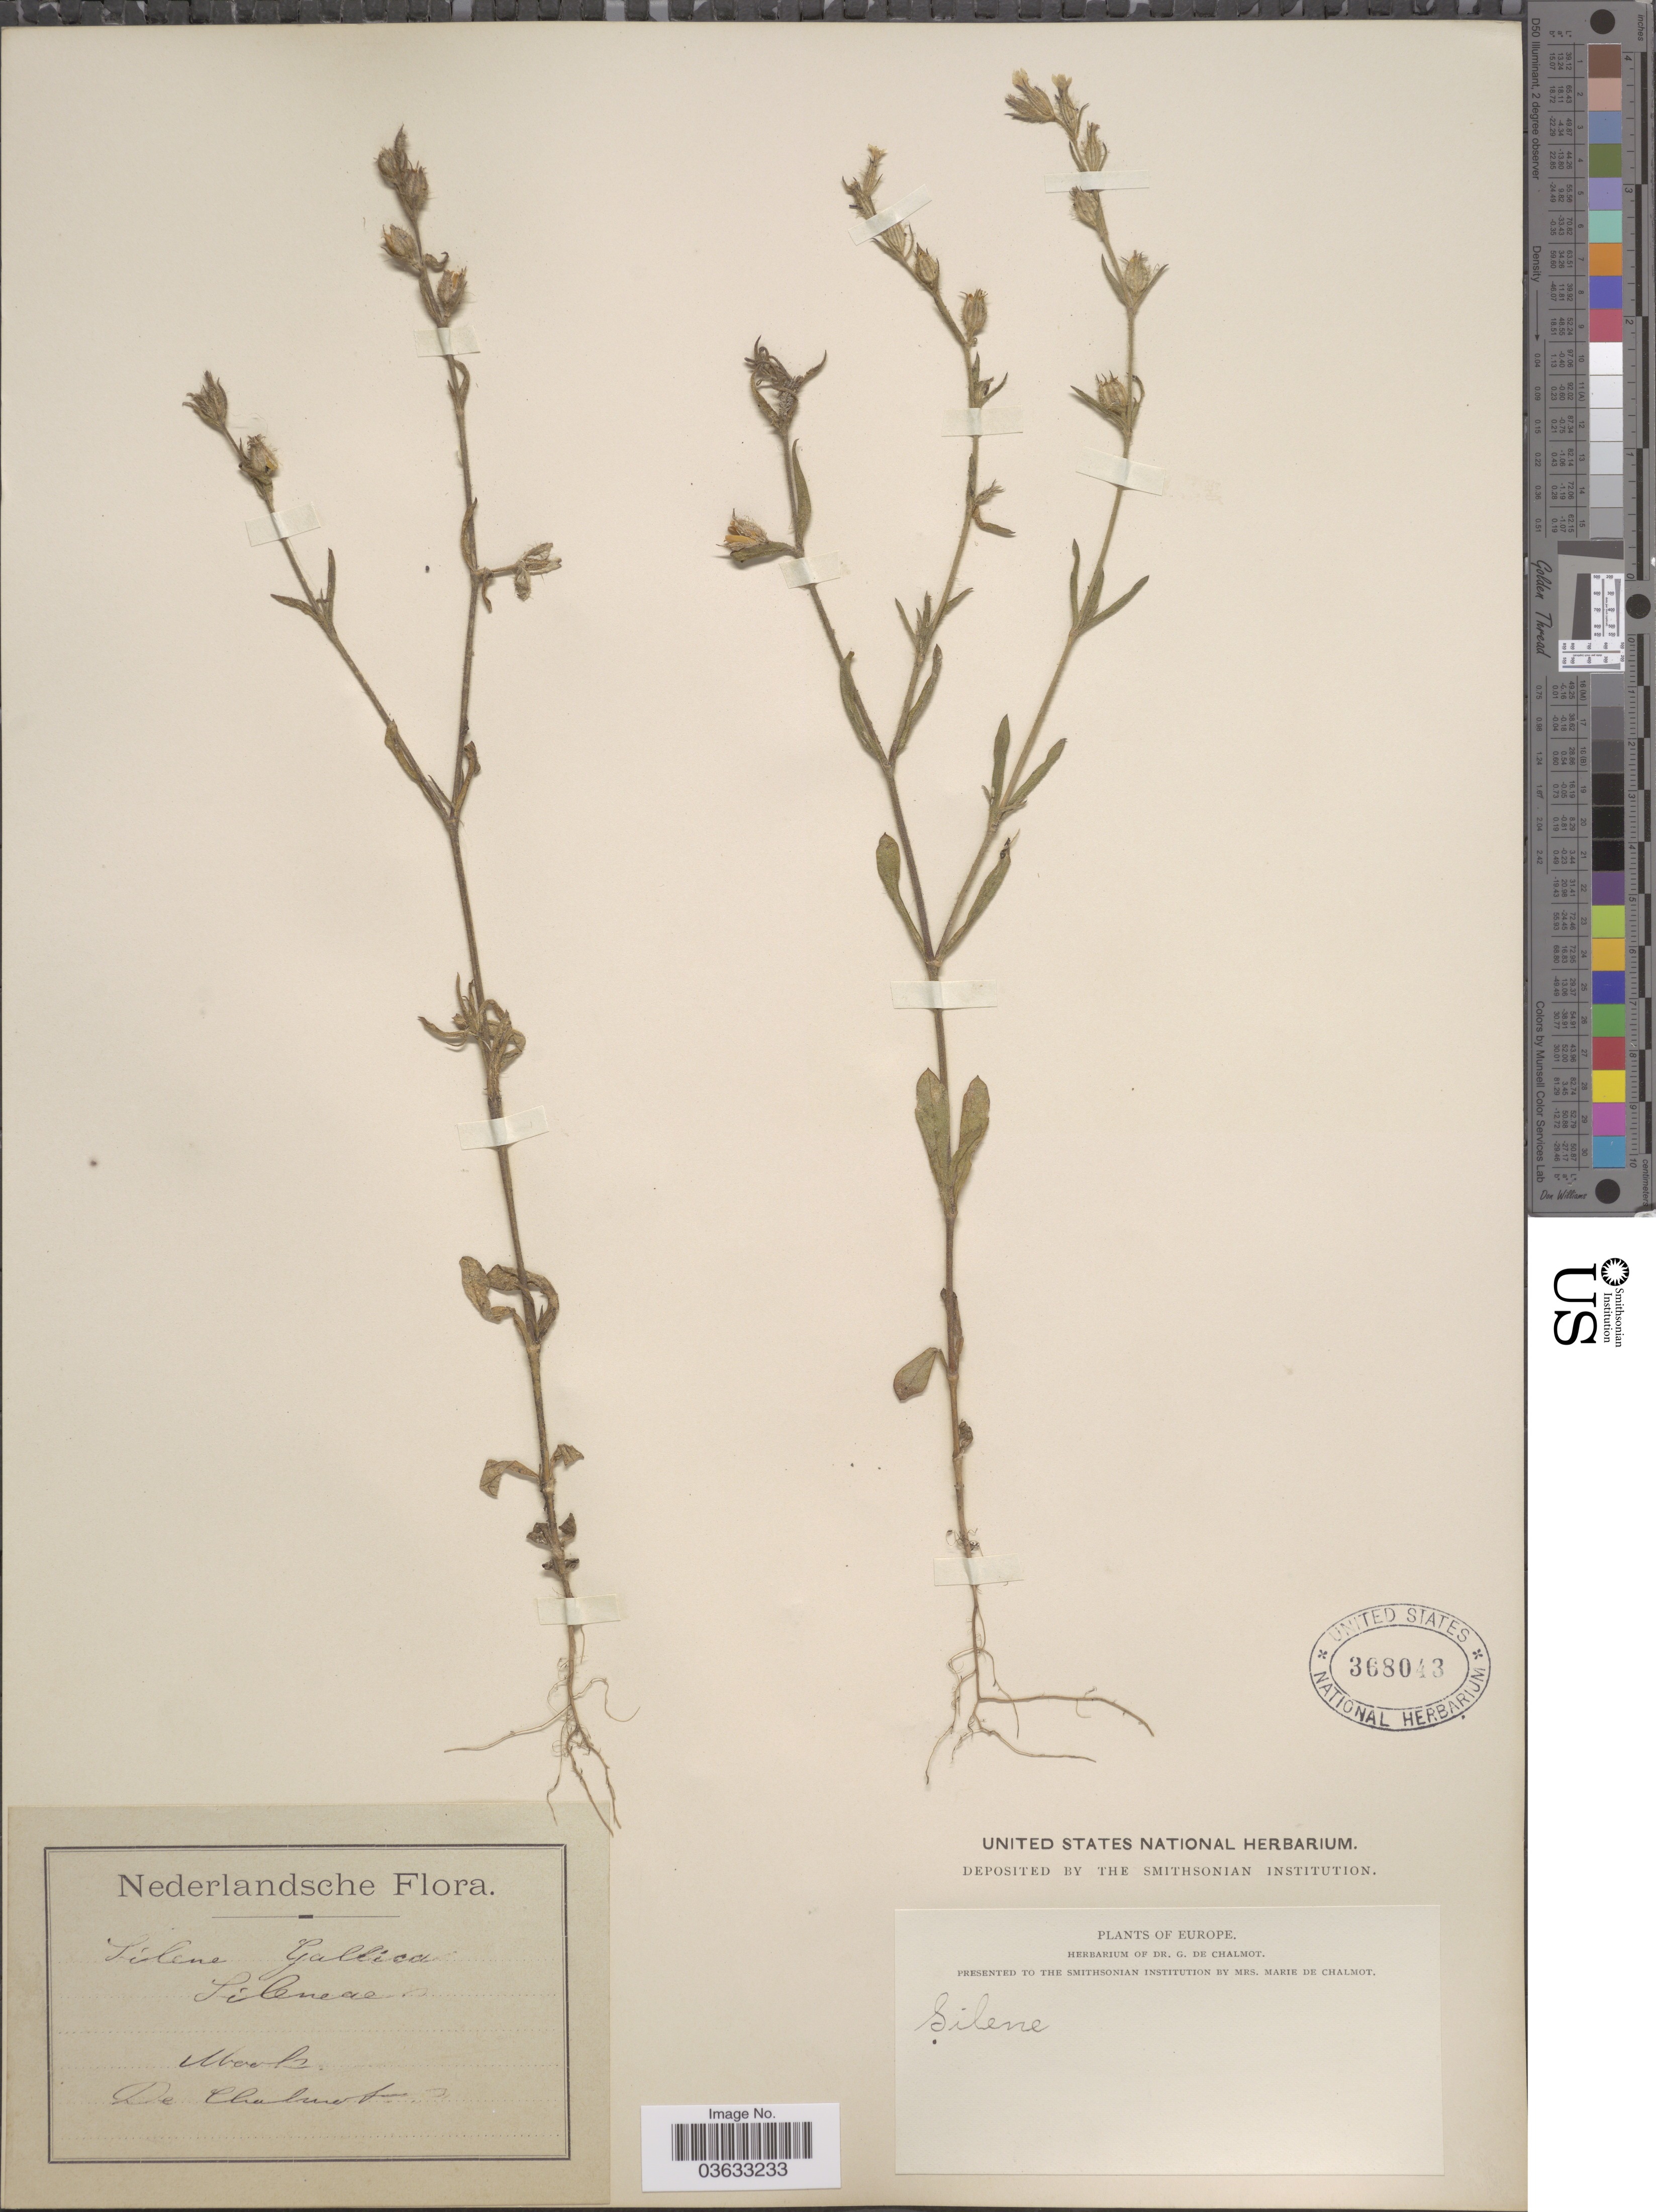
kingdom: Plantae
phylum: Tracheophyta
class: Magnoliopsida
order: Caryophyllales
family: Caryophyllaceae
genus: Silene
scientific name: Silene gallica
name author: L.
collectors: G. de Chalmot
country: Netherlands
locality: Mook.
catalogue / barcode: US 368043